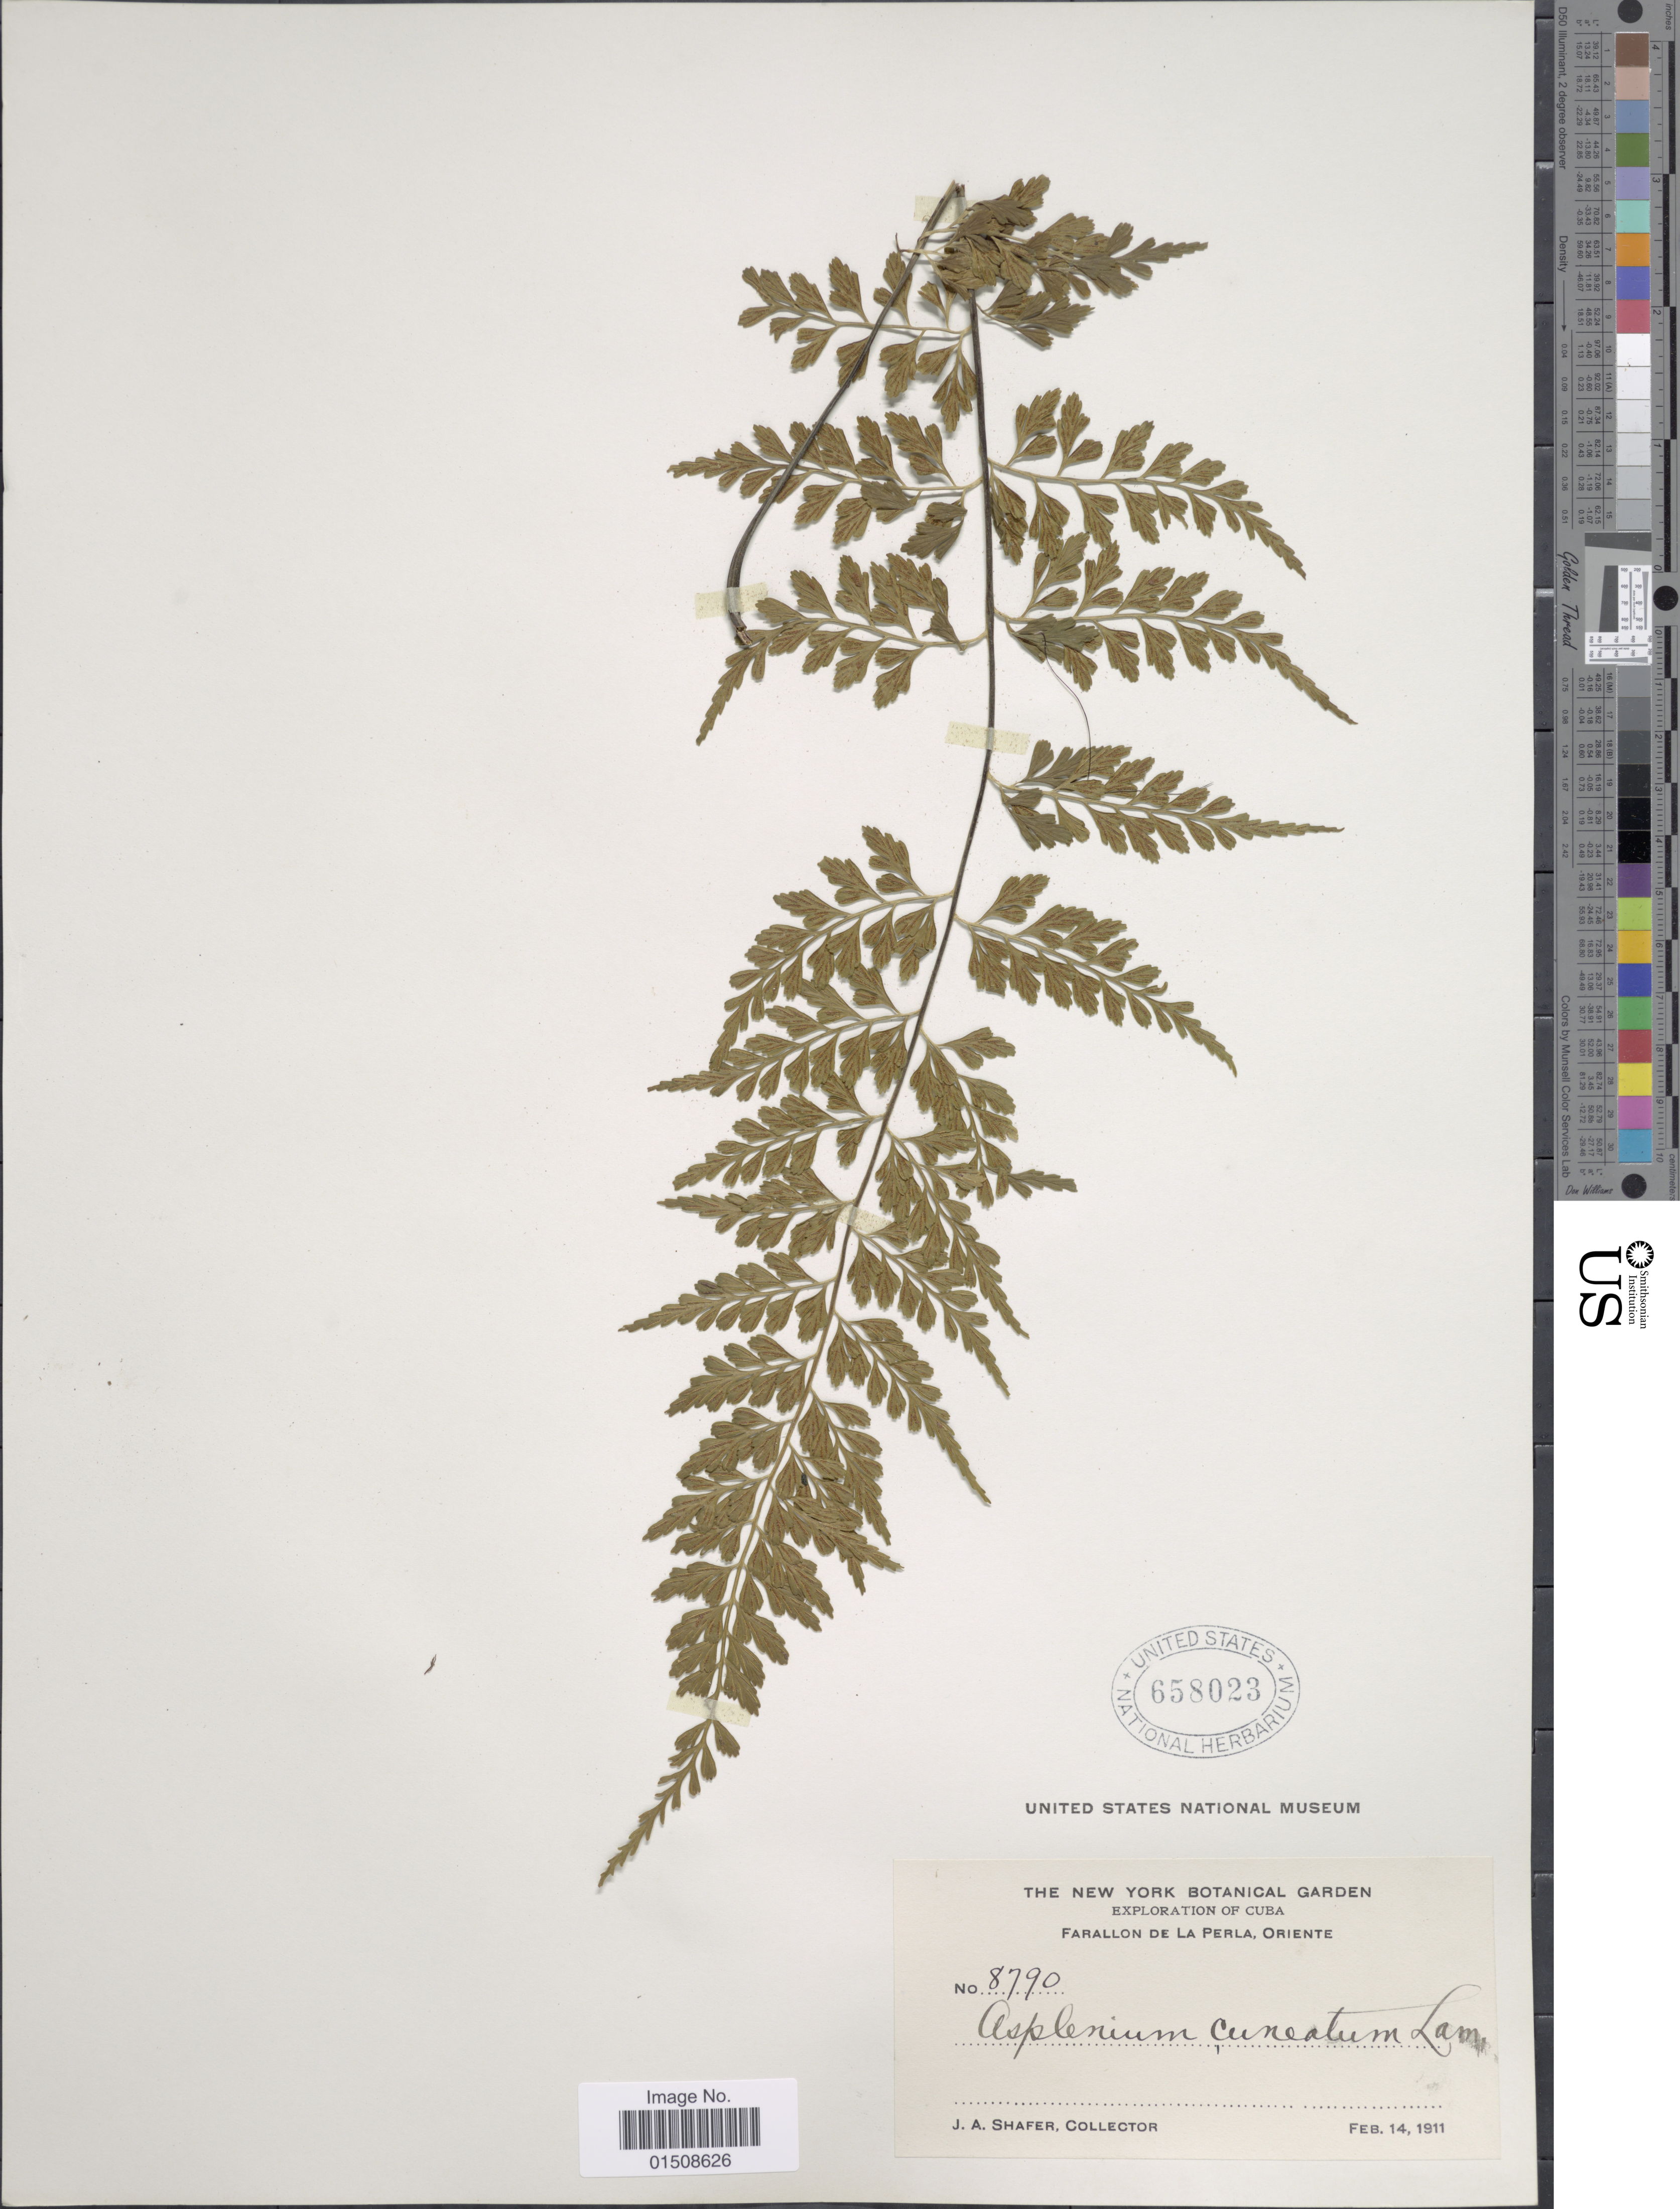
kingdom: Plantae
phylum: Tracheophyta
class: Polypodiopsida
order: Polypodiales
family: Aspleniaceae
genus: Asplenium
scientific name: Asplenium cuneatum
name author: Lam.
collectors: J. A. Shafer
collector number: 8790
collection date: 1911-02-14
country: Cuba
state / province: Oriente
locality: Farallon de La Perla, Explorartion of Cuba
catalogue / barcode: US 658023